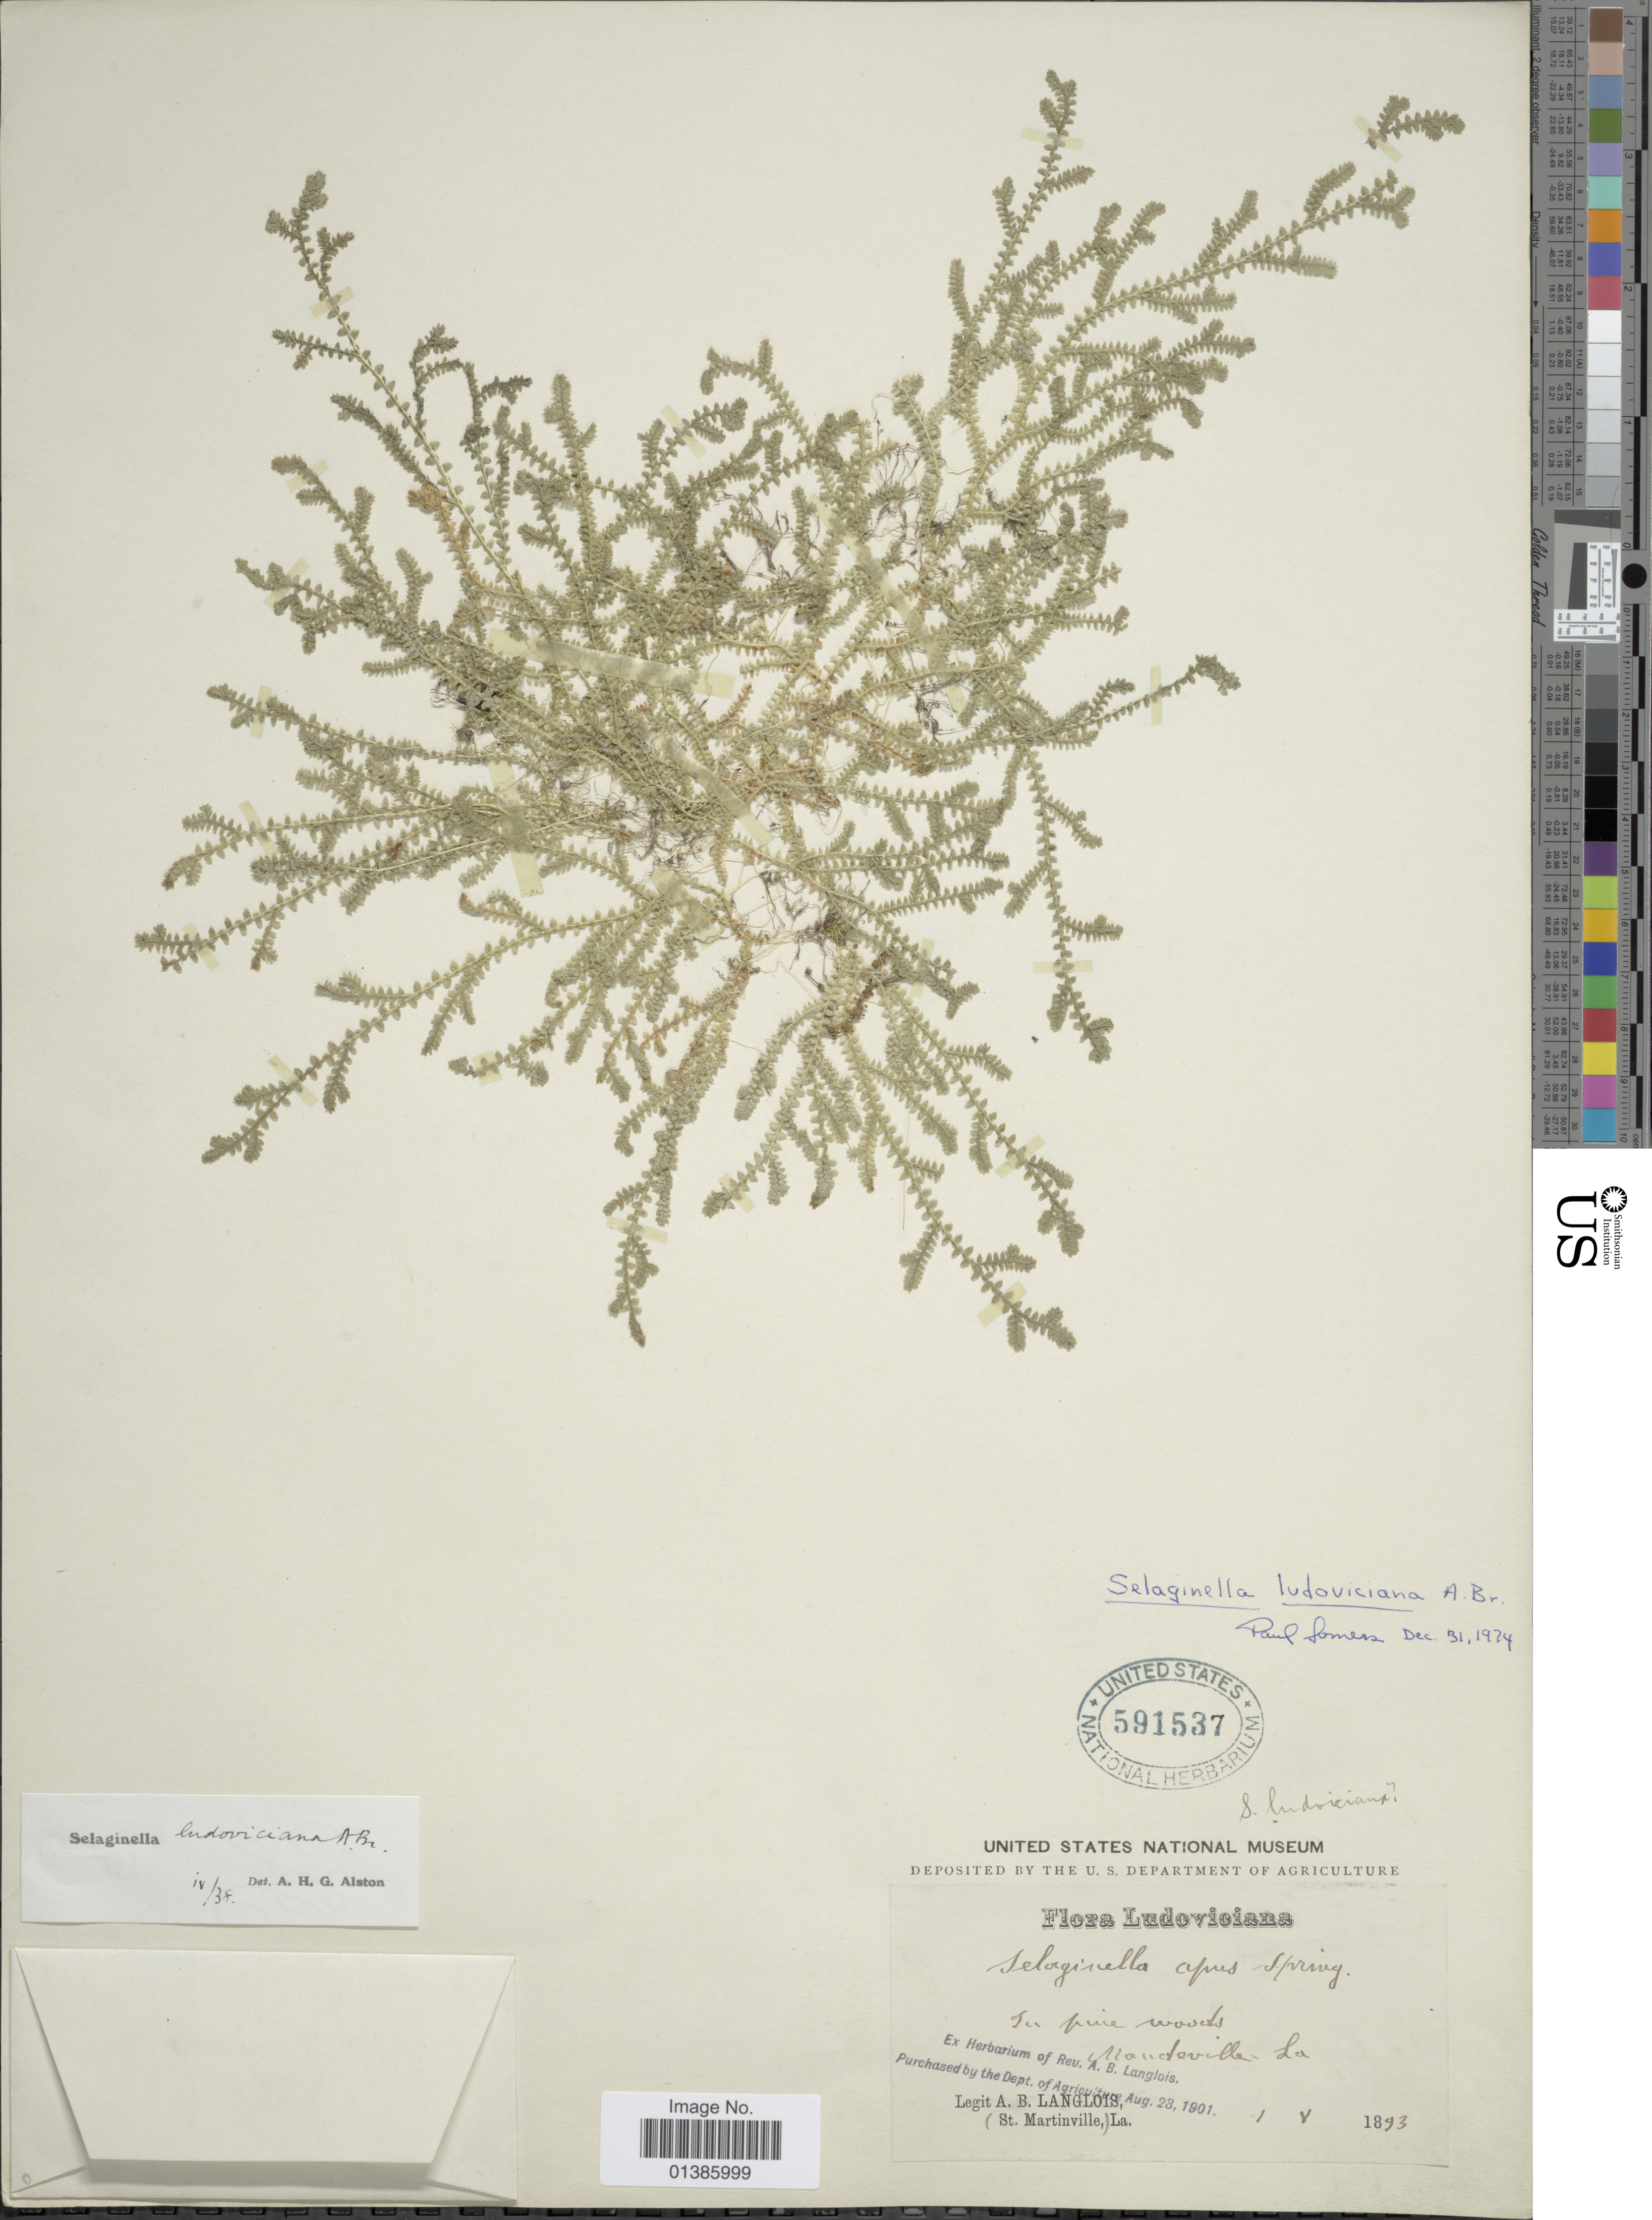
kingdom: Plantae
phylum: Tracheophyta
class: Lycopodiopsida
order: Selaginellales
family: Selaginellaceae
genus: Selaginella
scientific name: Selaginella ludoviciana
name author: A. Braun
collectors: A. Langlois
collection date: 1893-05-01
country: United States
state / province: Louisiana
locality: Mandeville. St. Martinville.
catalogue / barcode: US 591537